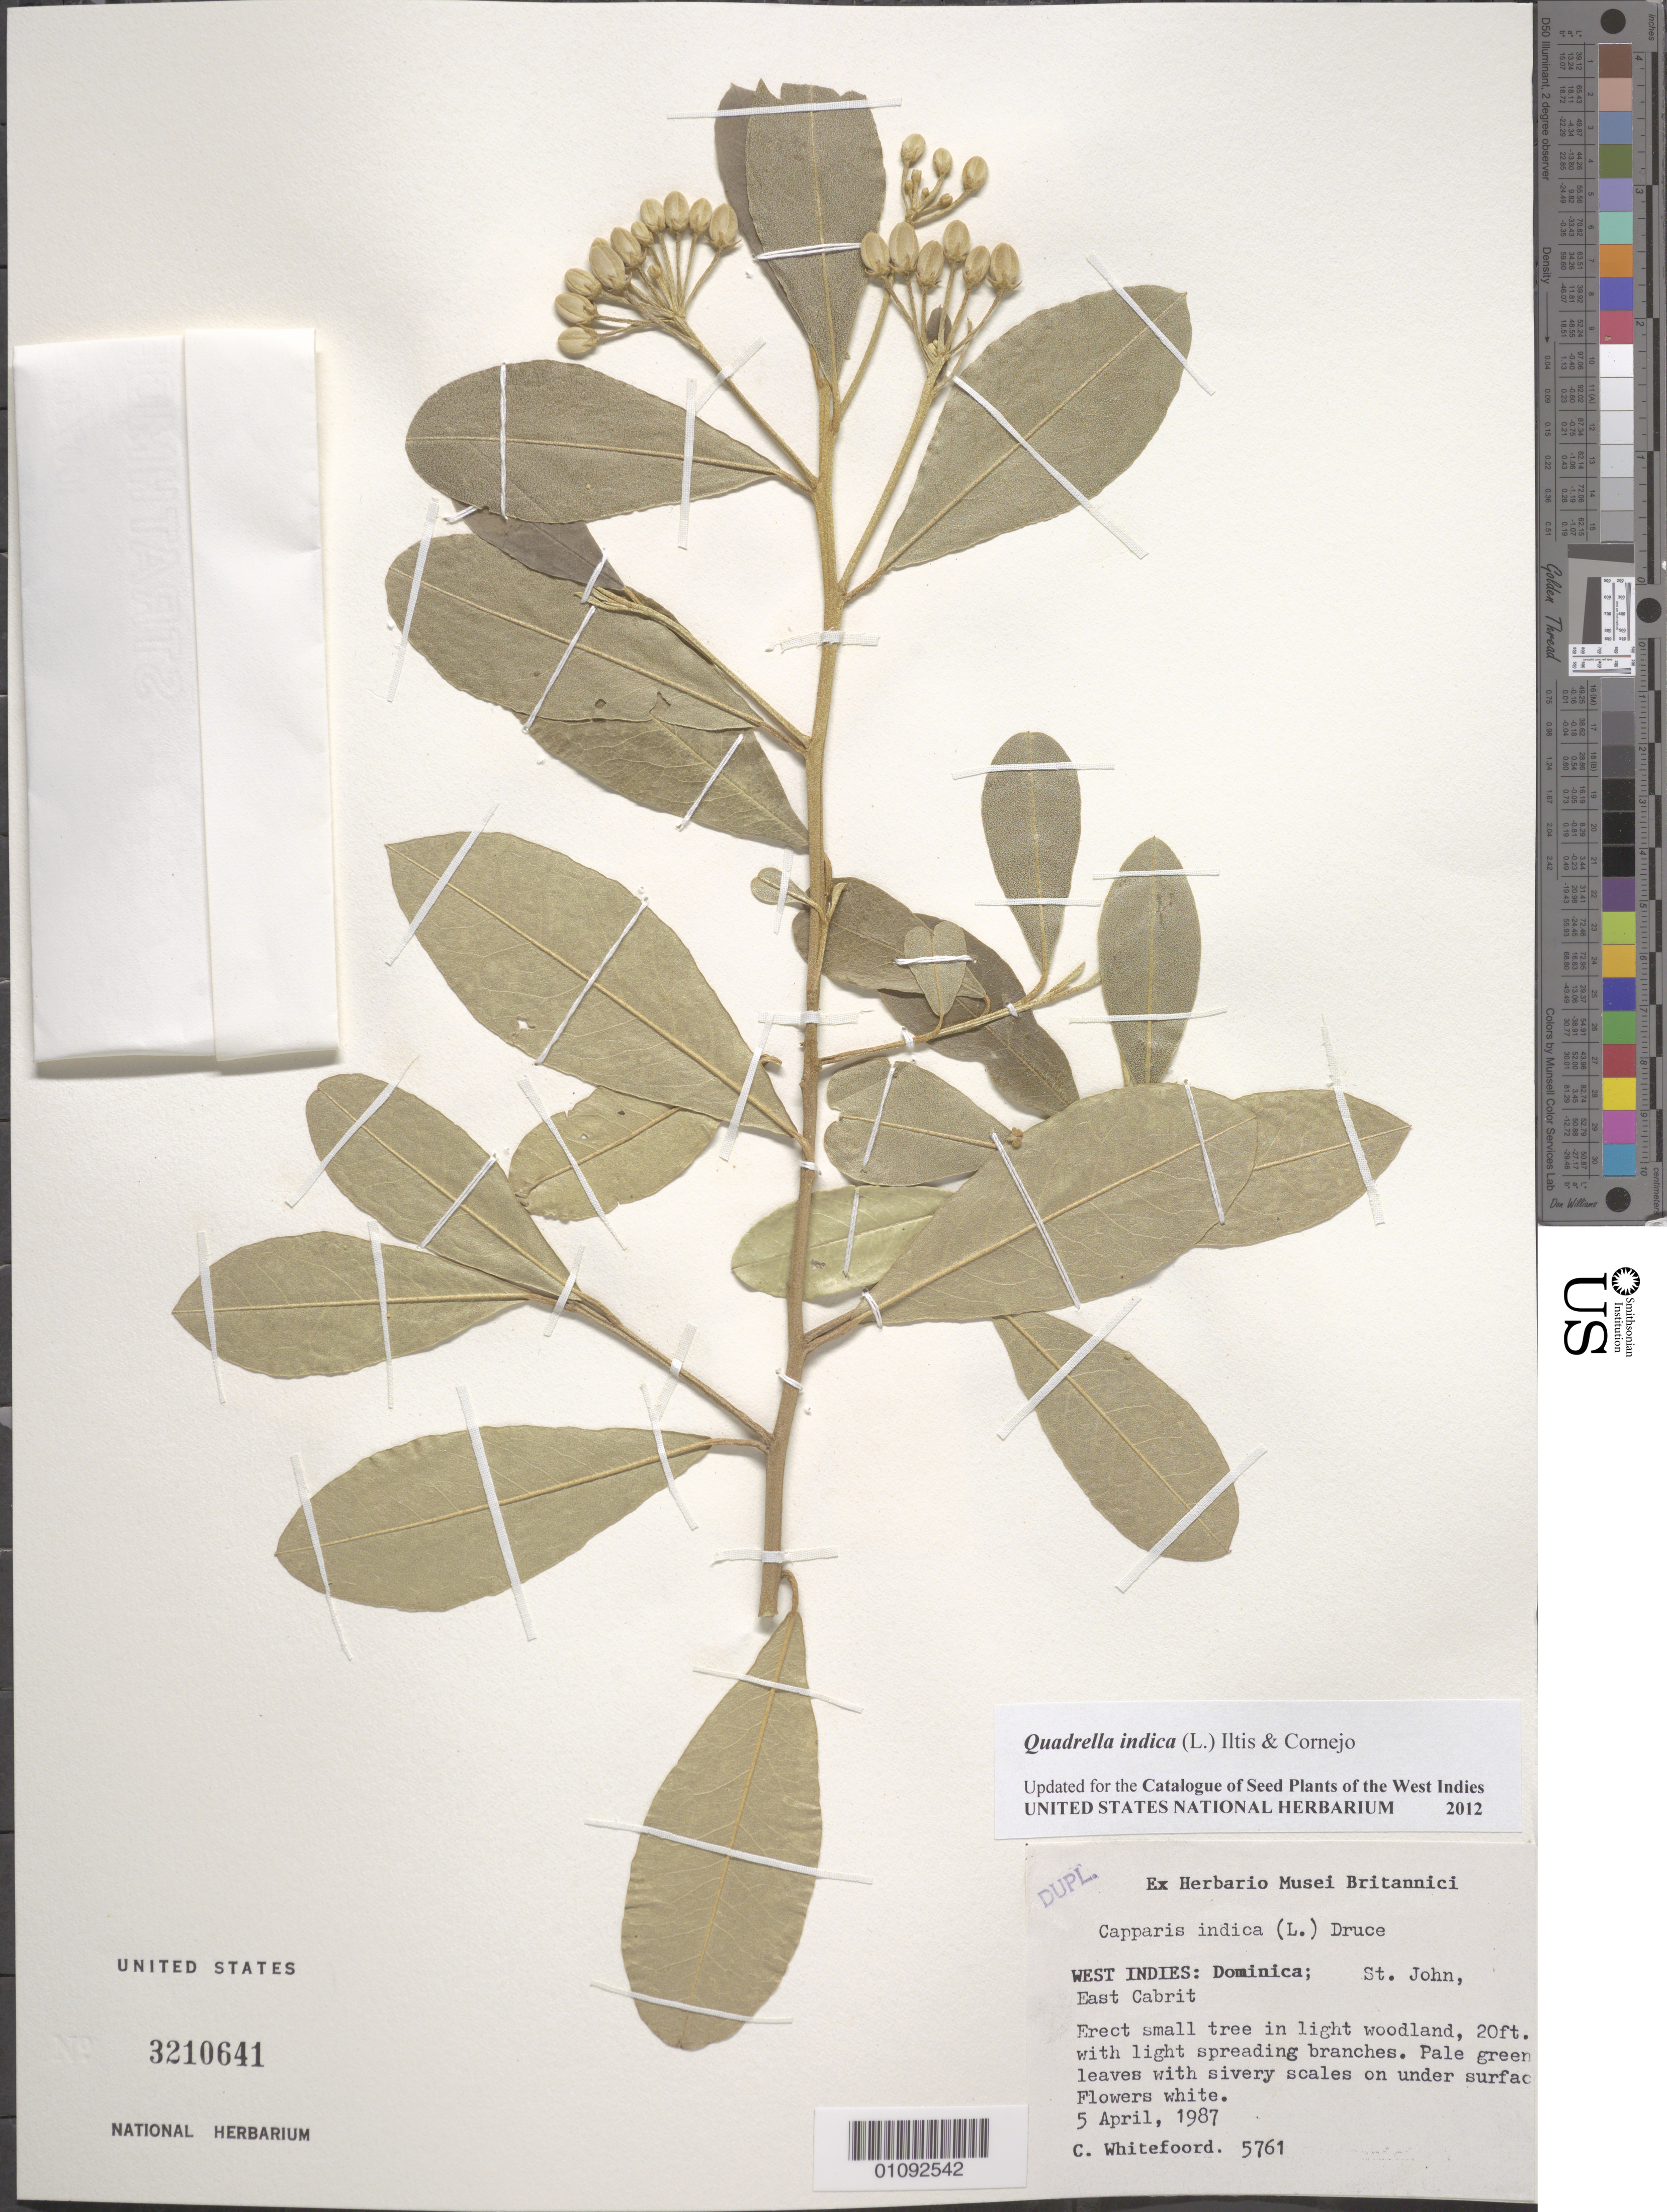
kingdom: Plantae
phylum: Tracheophyta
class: Magnoliopsida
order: Brassicales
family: Capparaceae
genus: Quadrella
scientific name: Quadrella indica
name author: (L.) Iltis & Cornejo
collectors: C. Whitefoord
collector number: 5761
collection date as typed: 05 Apr 1987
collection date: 1987-04-05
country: Dominica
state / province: St. John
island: Dominica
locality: E Cabrit.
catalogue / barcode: US 3210641